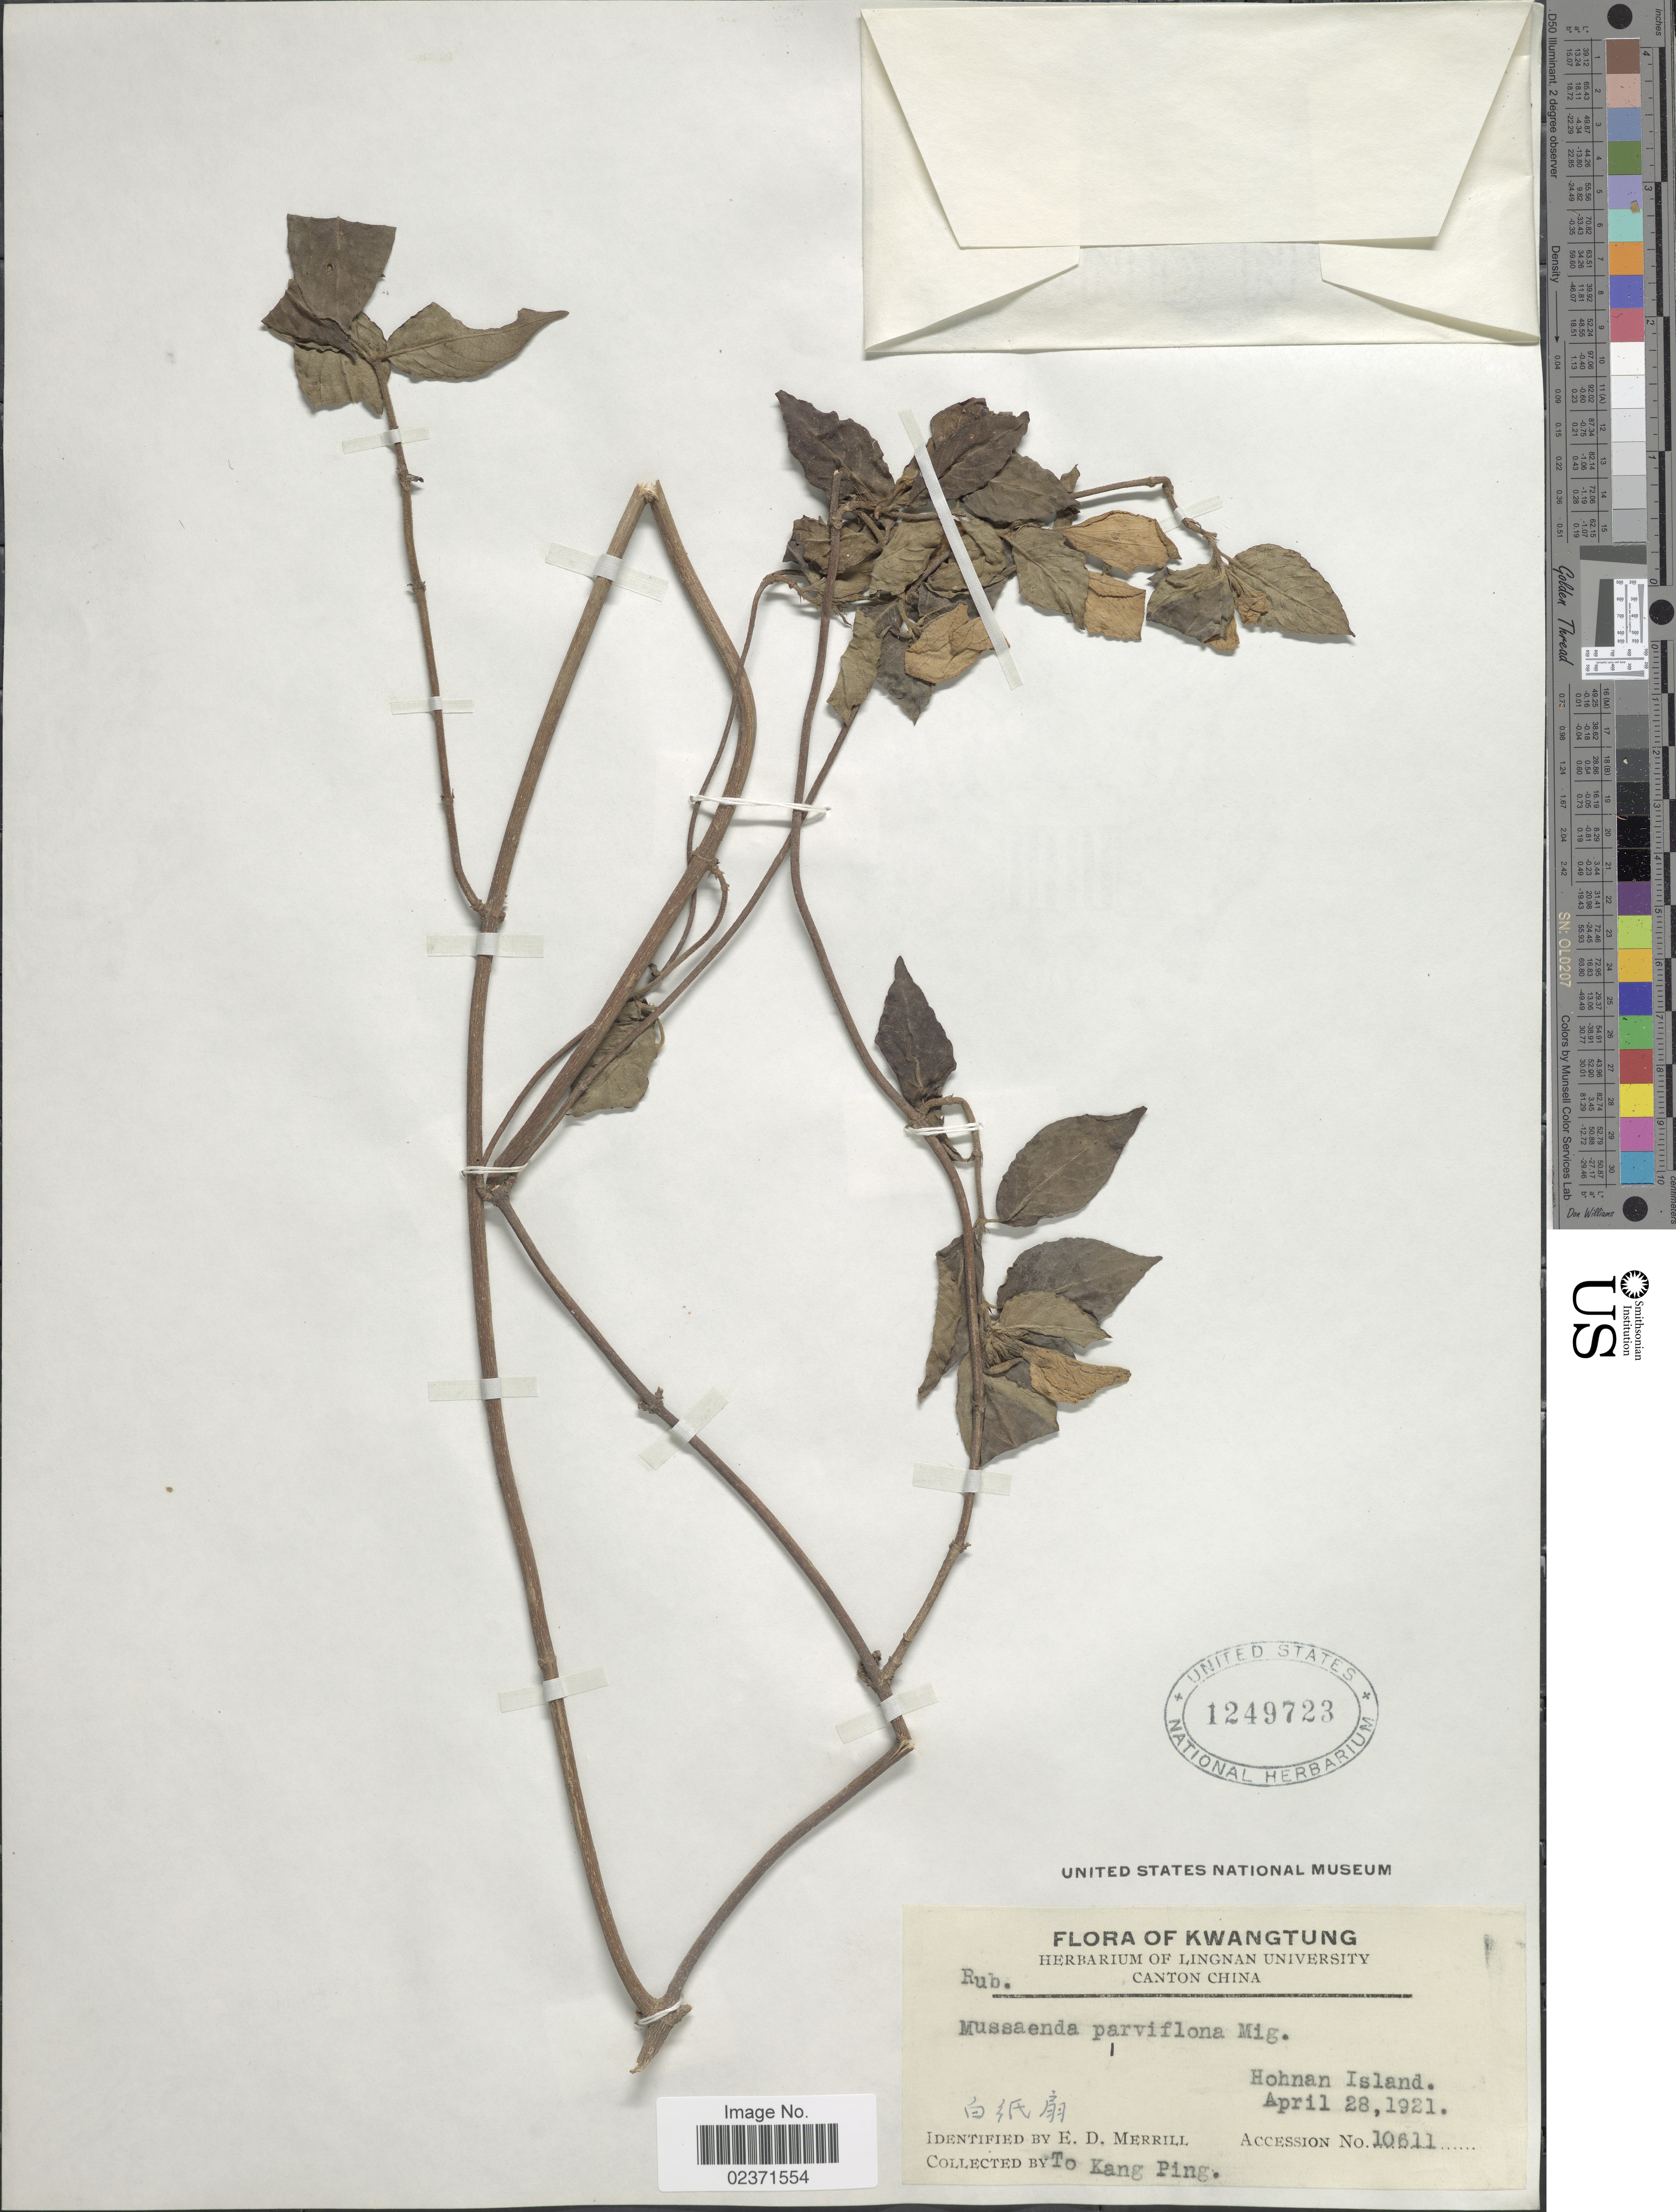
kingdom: Plantae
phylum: Tracheophyta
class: Magnoliopsida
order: Gentianales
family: Rubiaceae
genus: Mussaenda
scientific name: Mussaenda parviflora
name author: Miq.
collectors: T. Ping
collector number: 10611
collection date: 1921-04-28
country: China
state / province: Guangdong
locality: Kwangtung. Hohnan Island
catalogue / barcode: US 1249723